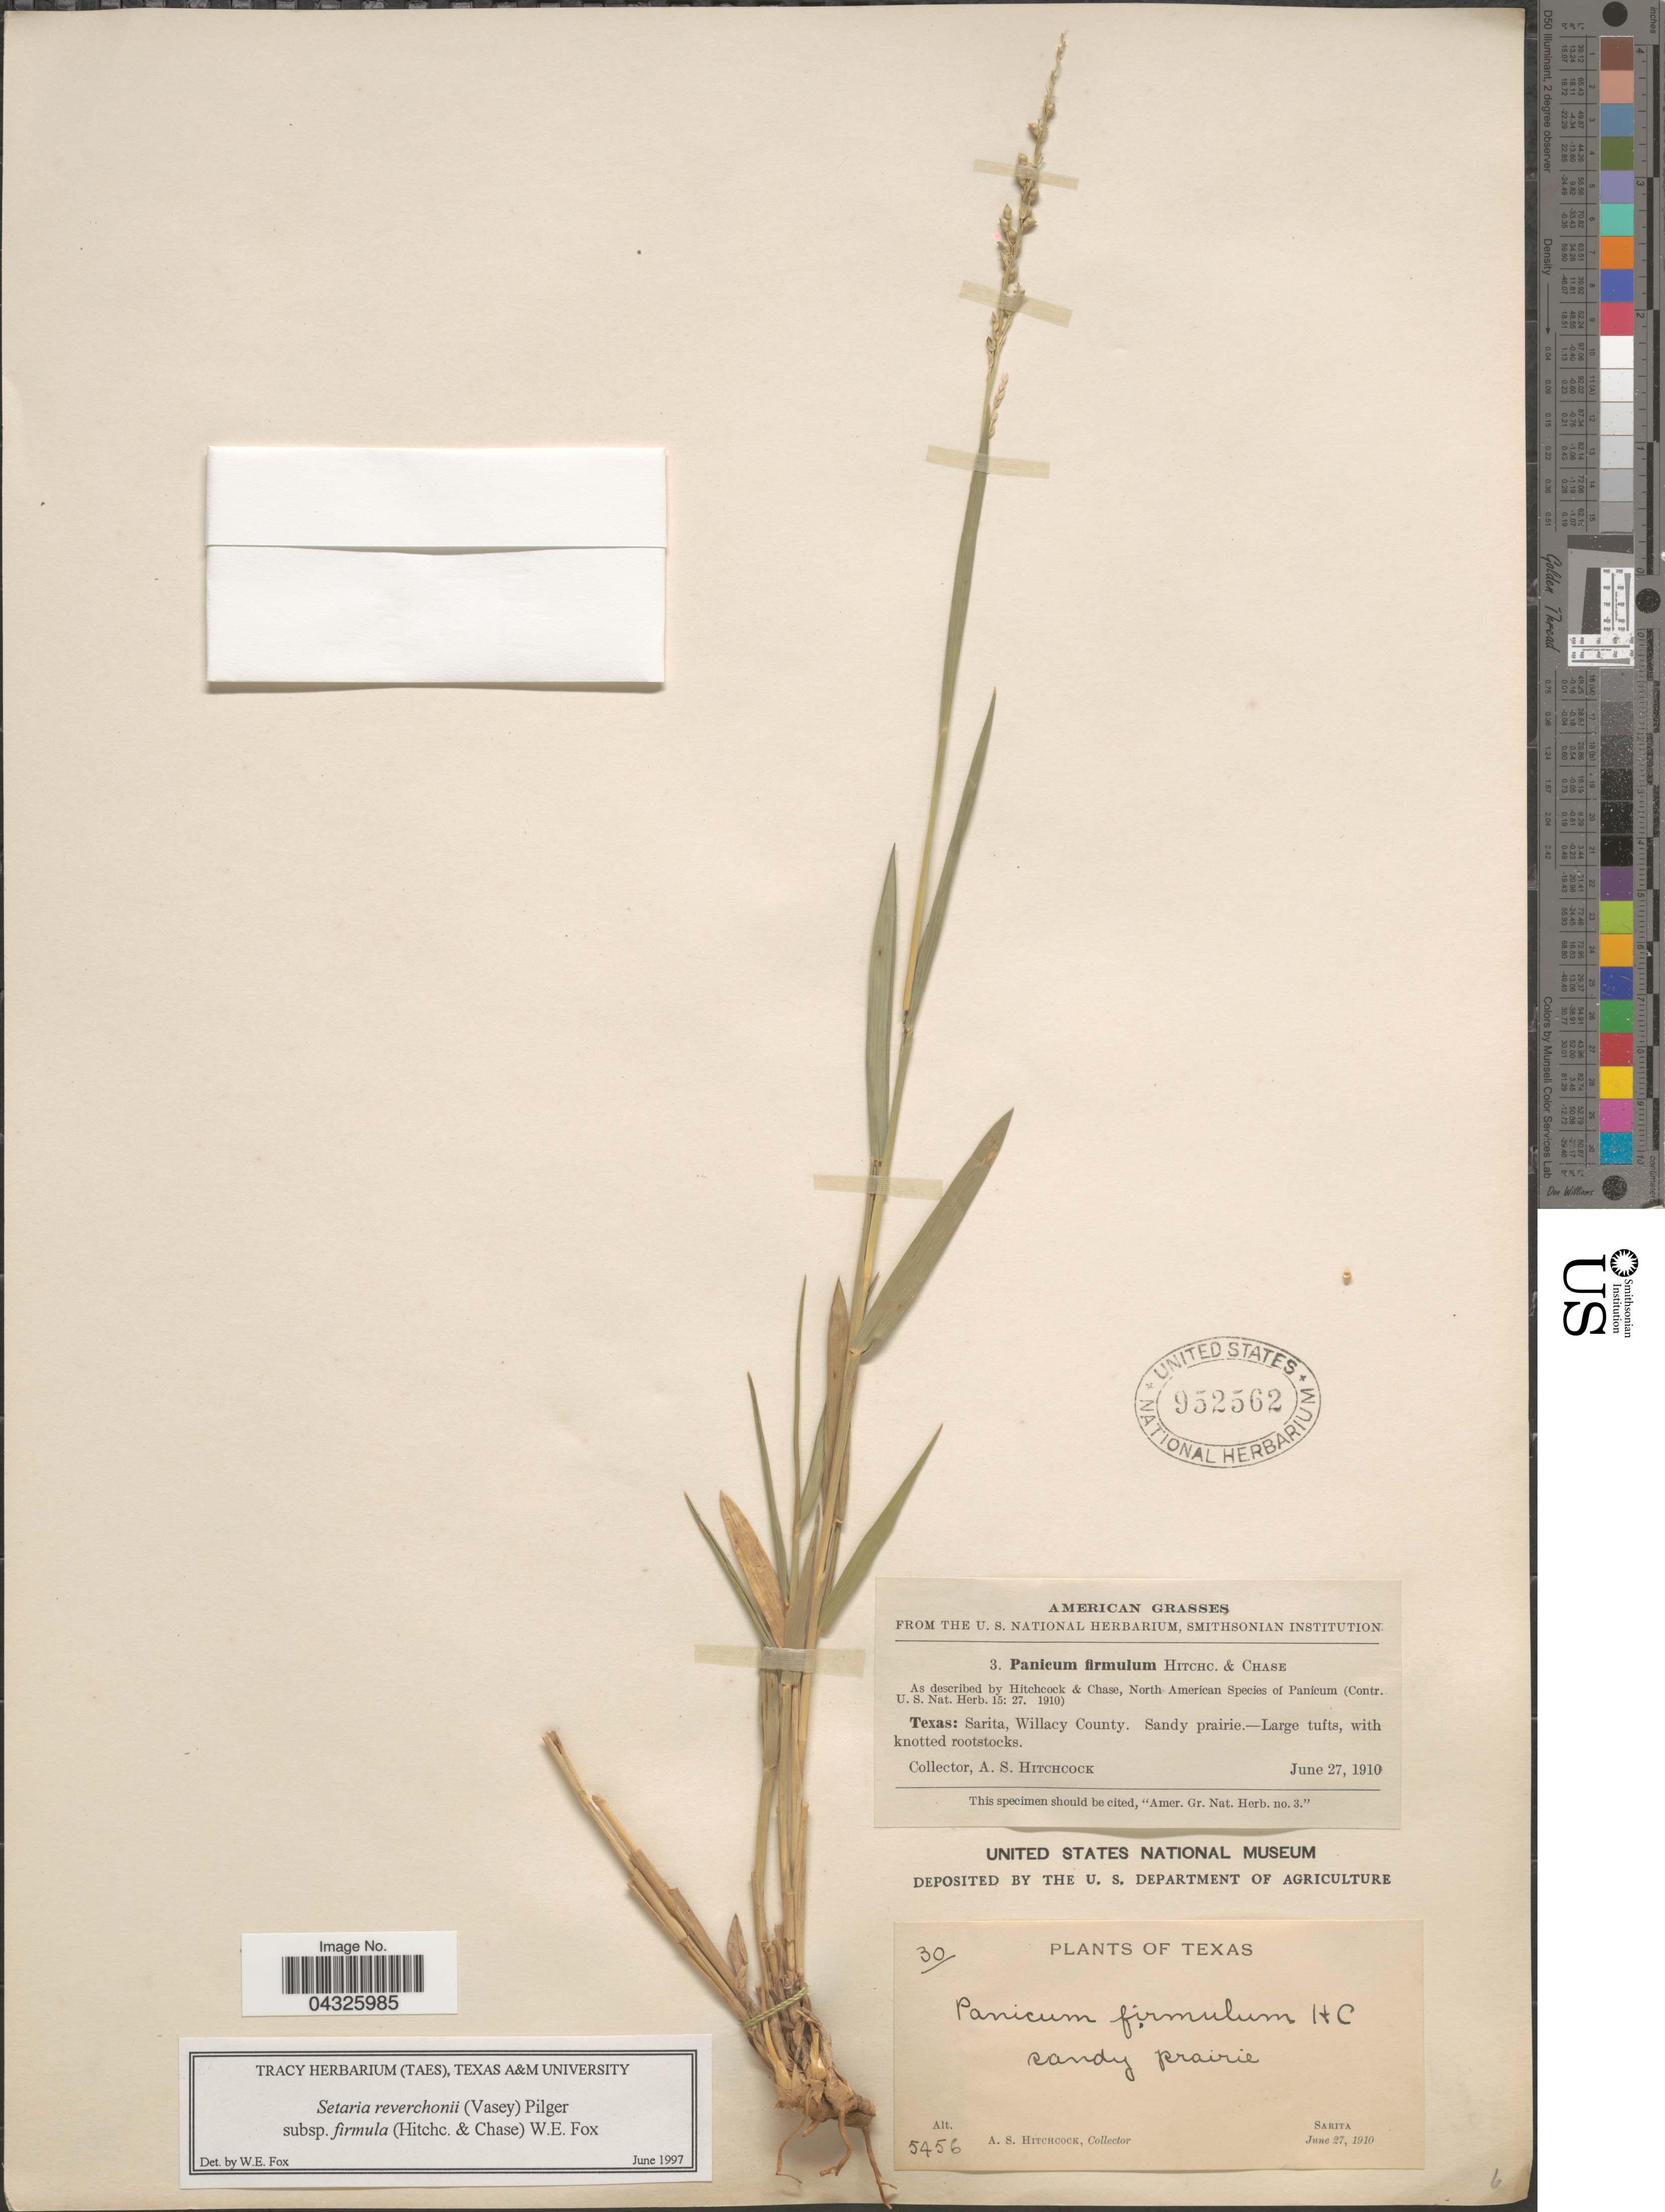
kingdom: Plantae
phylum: Tracheophyta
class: Liliopsida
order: Poales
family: Poaceae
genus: Setaria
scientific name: Setaria reverchonii subsp. firmula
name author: (Hitchc. & Chase) W.E. Fox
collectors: A. S. Hitchcock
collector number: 5456/3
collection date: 1910-06-27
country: United States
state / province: Texas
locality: Sarita, Willacy County.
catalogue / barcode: US 952562